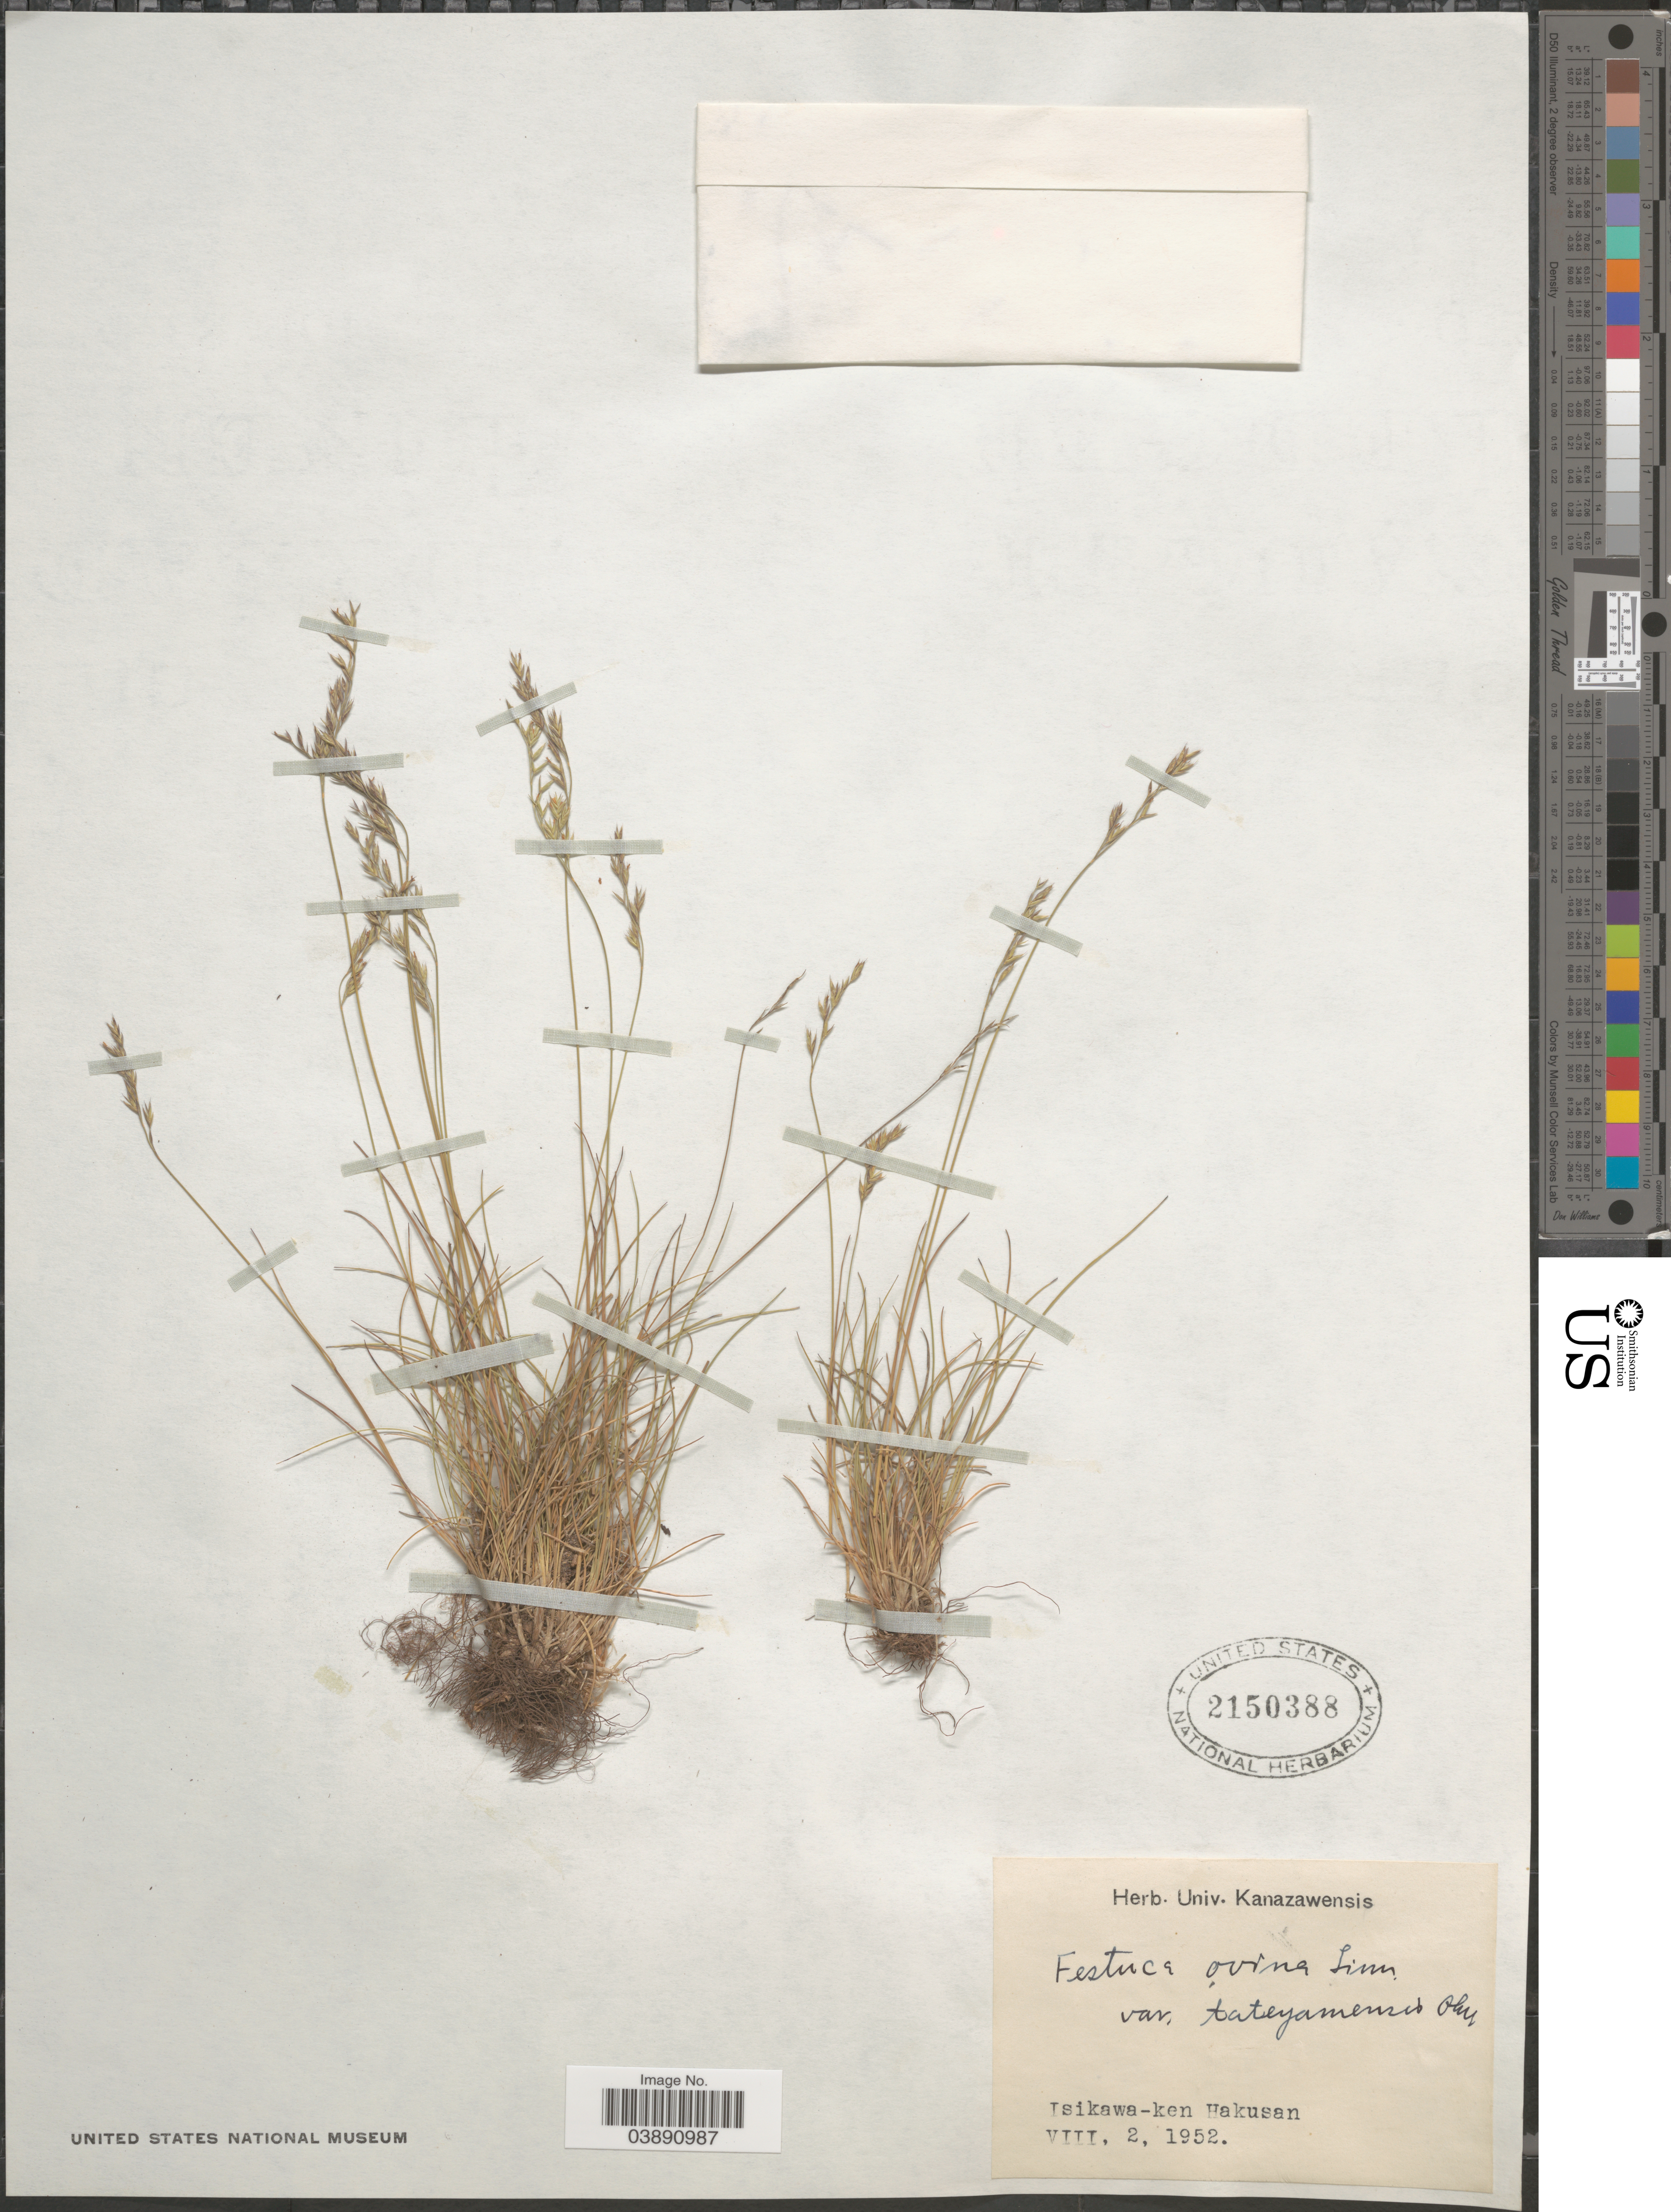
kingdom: Plantae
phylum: Tracheophyta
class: Liliopsida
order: Poales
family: Poaceae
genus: Festuca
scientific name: Festuca ovina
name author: L.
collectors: Ex Herb. Univ. Kanazawensis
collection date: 1952-08-02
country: Japan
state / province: Isikawa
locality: Isikawa-ken Hakusan.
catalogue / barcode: US 2150388